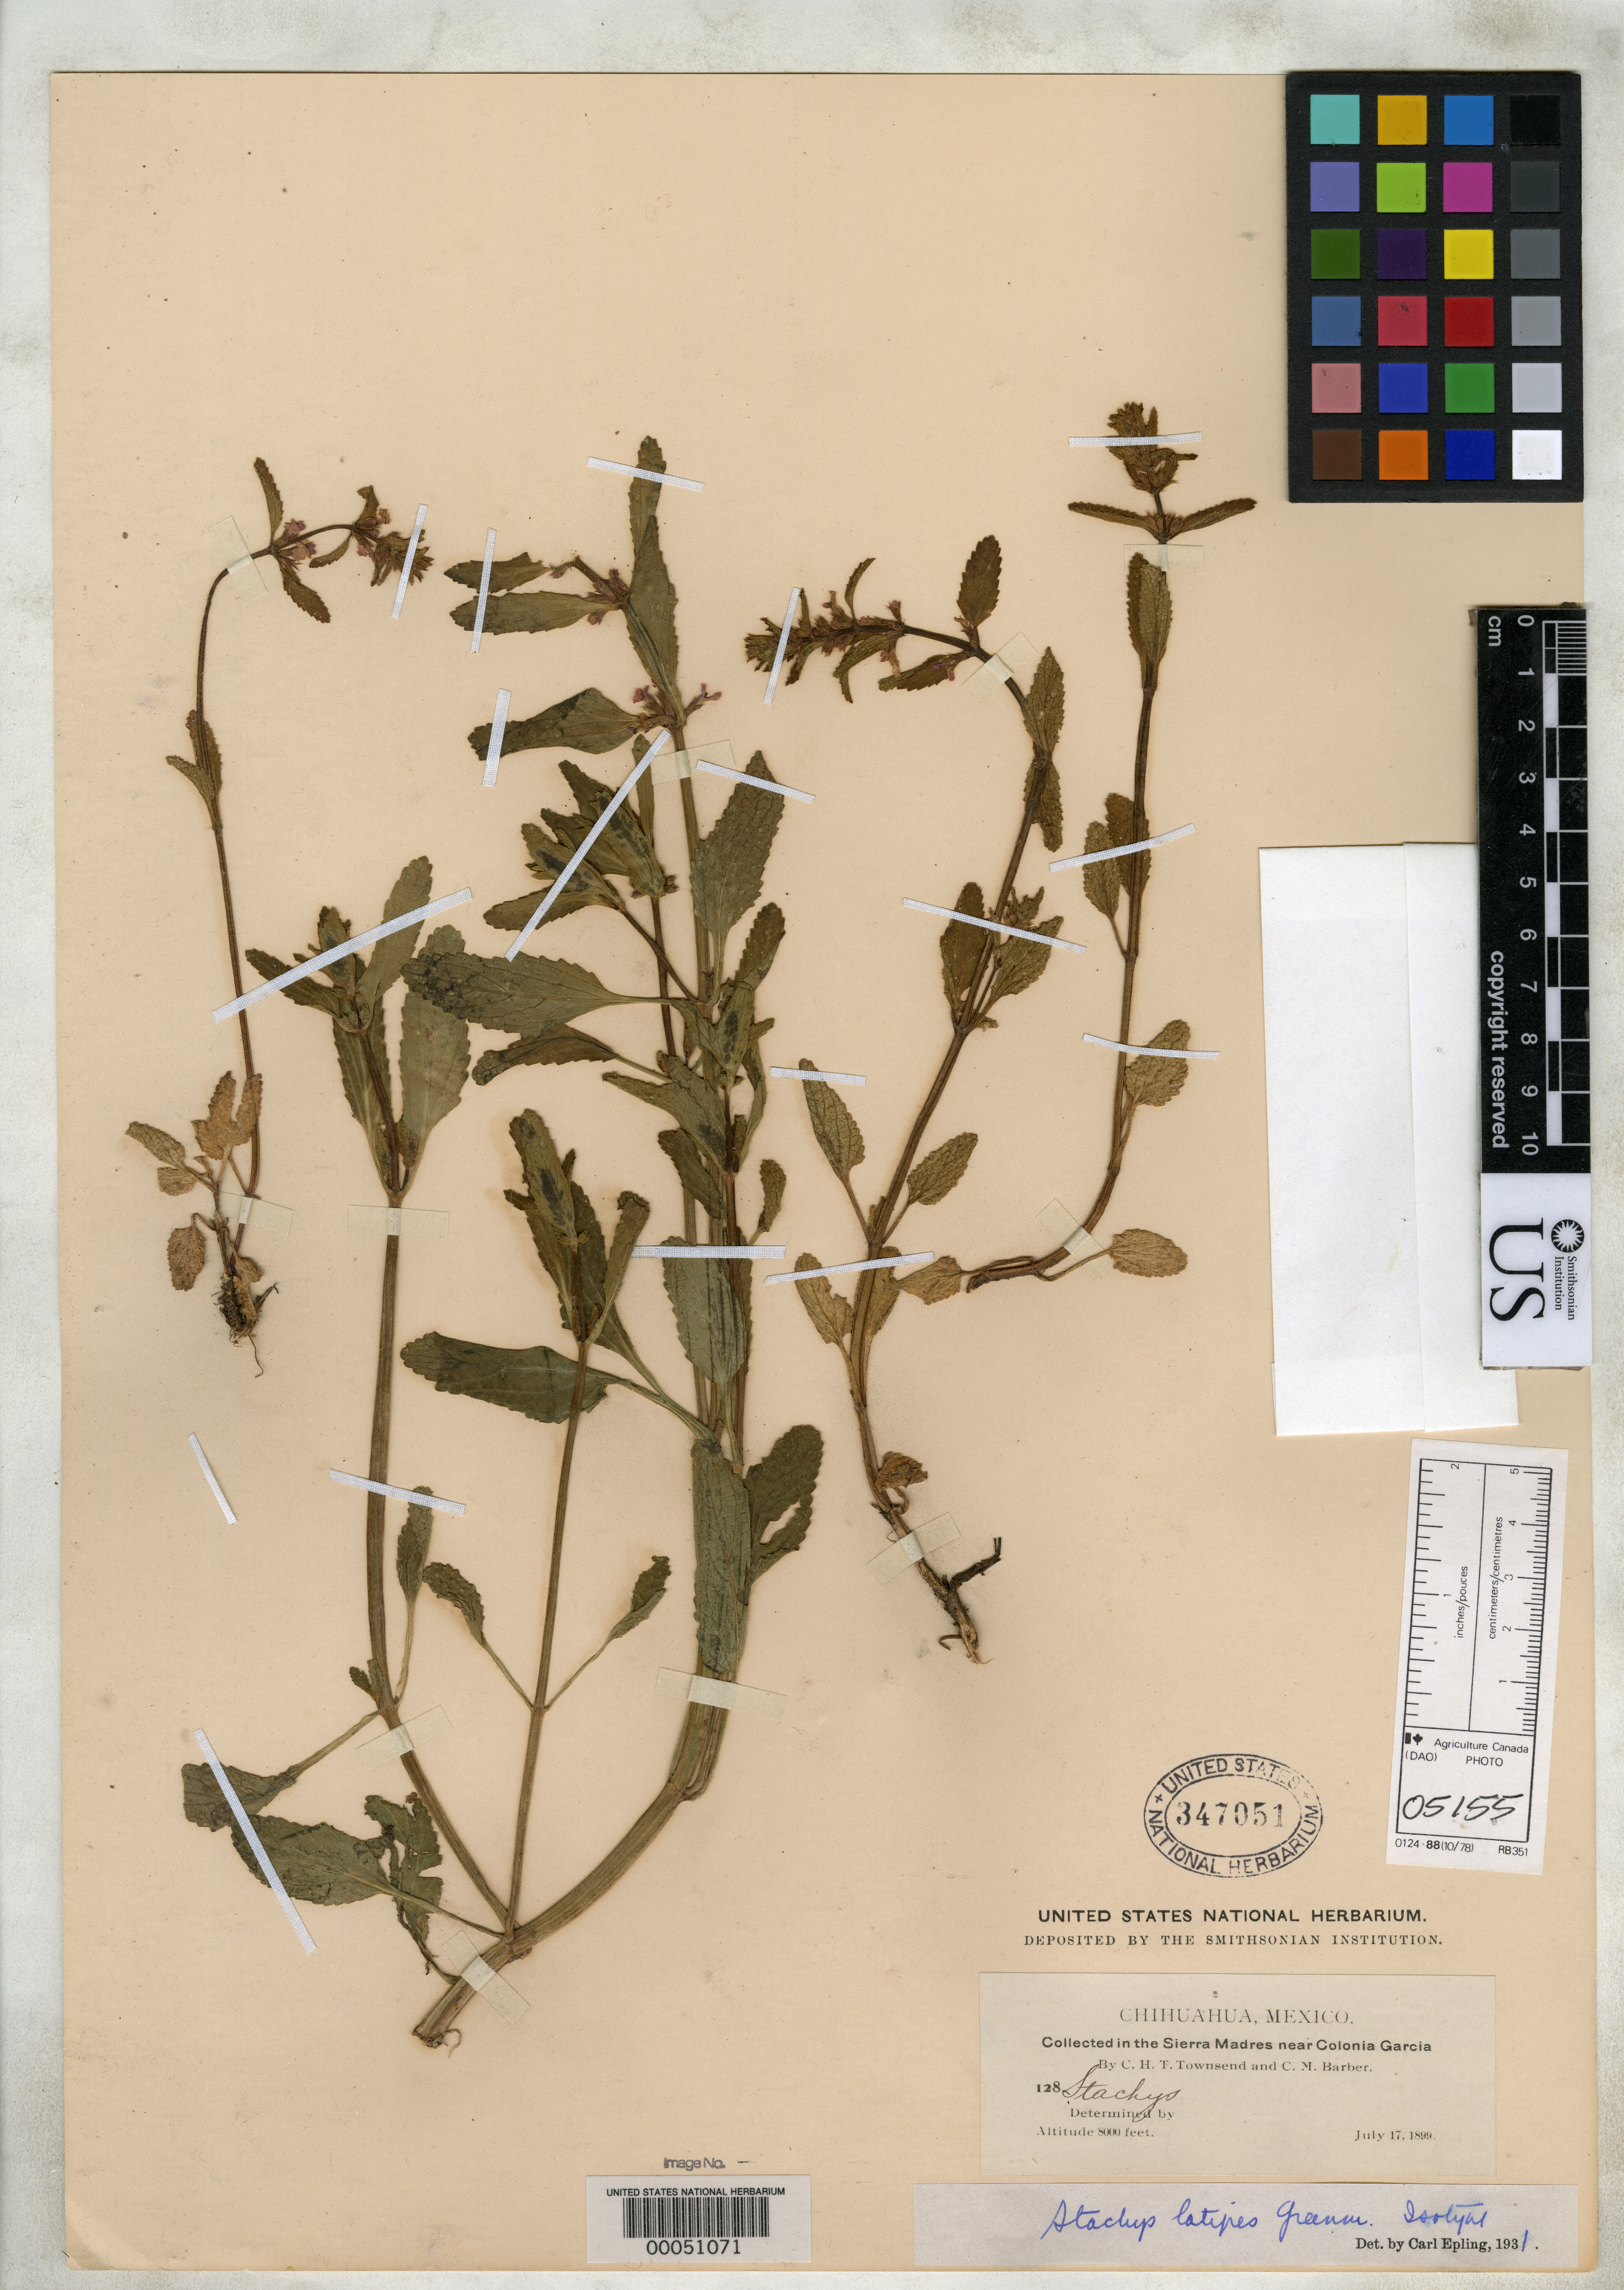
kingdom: Plantae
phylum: Tracheophyta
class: Magnoliopsida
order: Lamiales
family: Lamiaceae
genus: Stachys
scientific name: Stachys latipes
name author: Greenm.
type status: Isotype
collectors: C. H. T. Townsend & C. Barber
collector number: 128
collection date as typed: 17 Jul 1899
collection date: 1899-07-17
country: Mexico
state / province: Chihuahua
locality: Sierra Madres near Colonia Garcia.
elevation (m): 2438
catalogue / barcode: US 347051